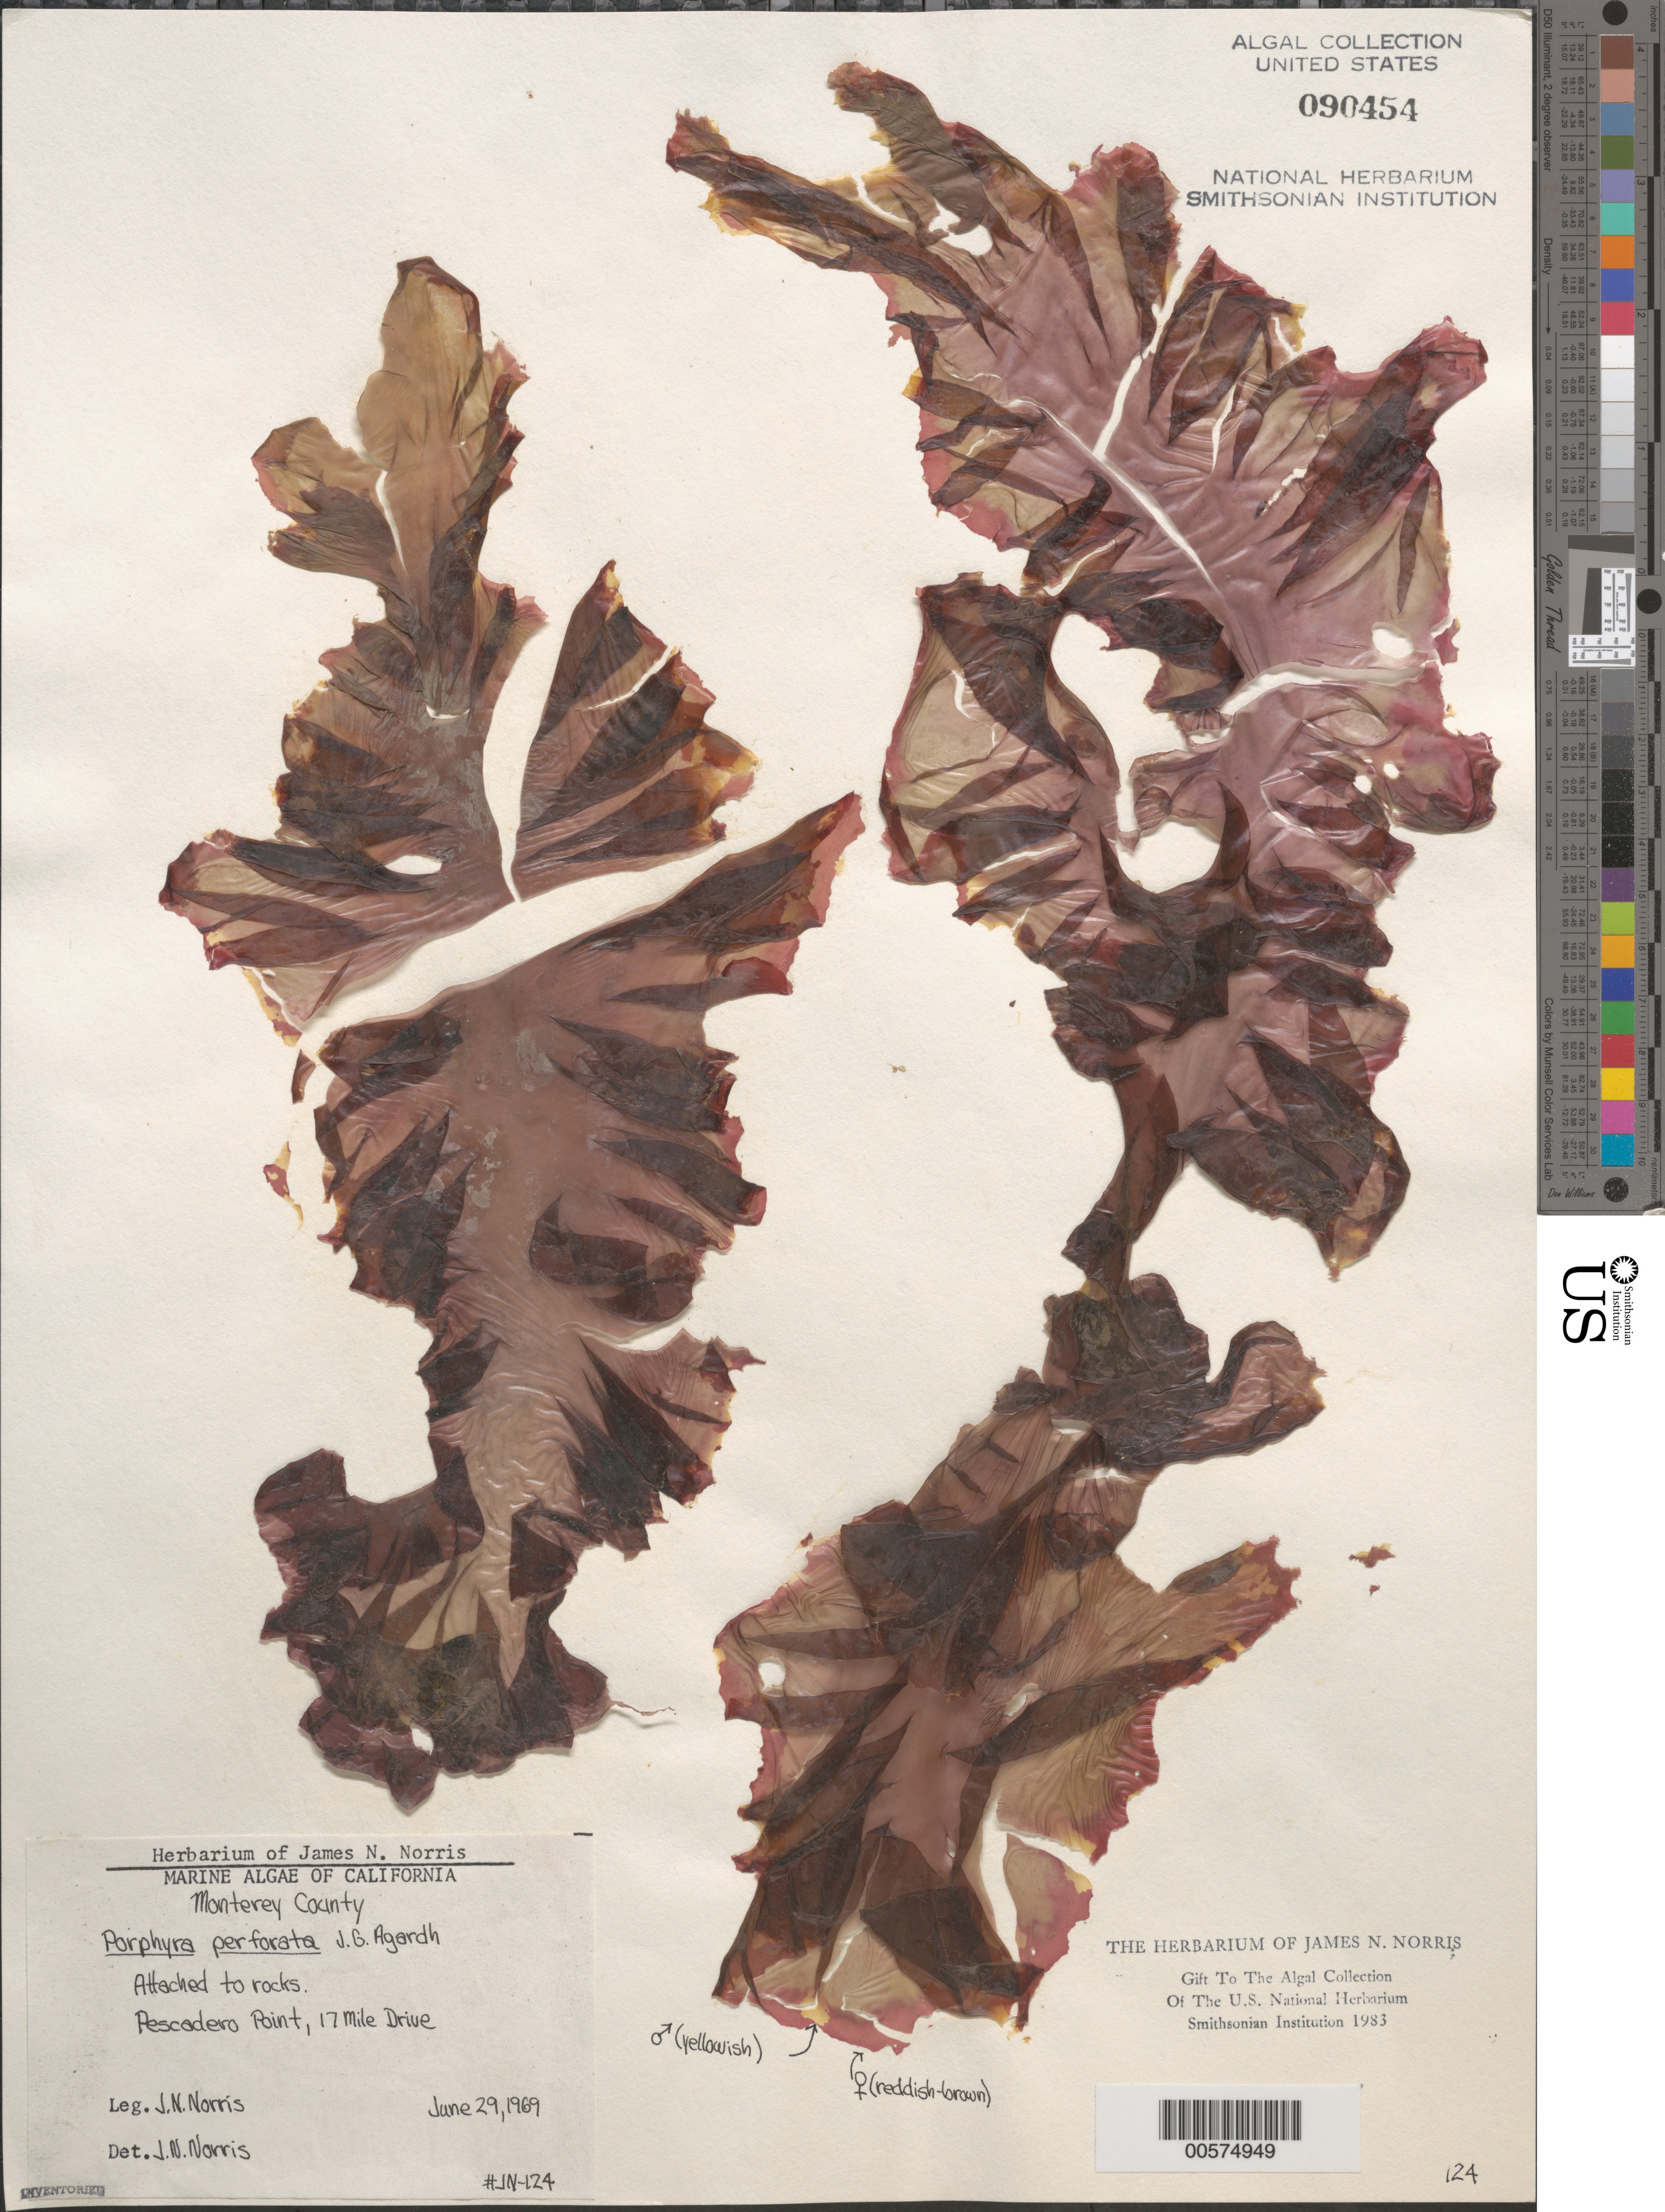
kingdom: Plantae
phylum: Rhodophyta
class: Bangiophyceae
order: Bangiales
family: Bangiaceae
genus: Pyropia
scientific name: Pyropia perforata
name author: (J. Agardh) S.C. Lindstrom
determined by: Algae name updating Project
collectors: J. N. Norris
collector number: JN-124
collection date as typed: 29 Jun 1969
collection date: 1969-06-29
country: United States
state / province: California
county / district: Monterey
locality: Pescadero Point, 17 Mile Drive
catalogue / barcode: US 90454